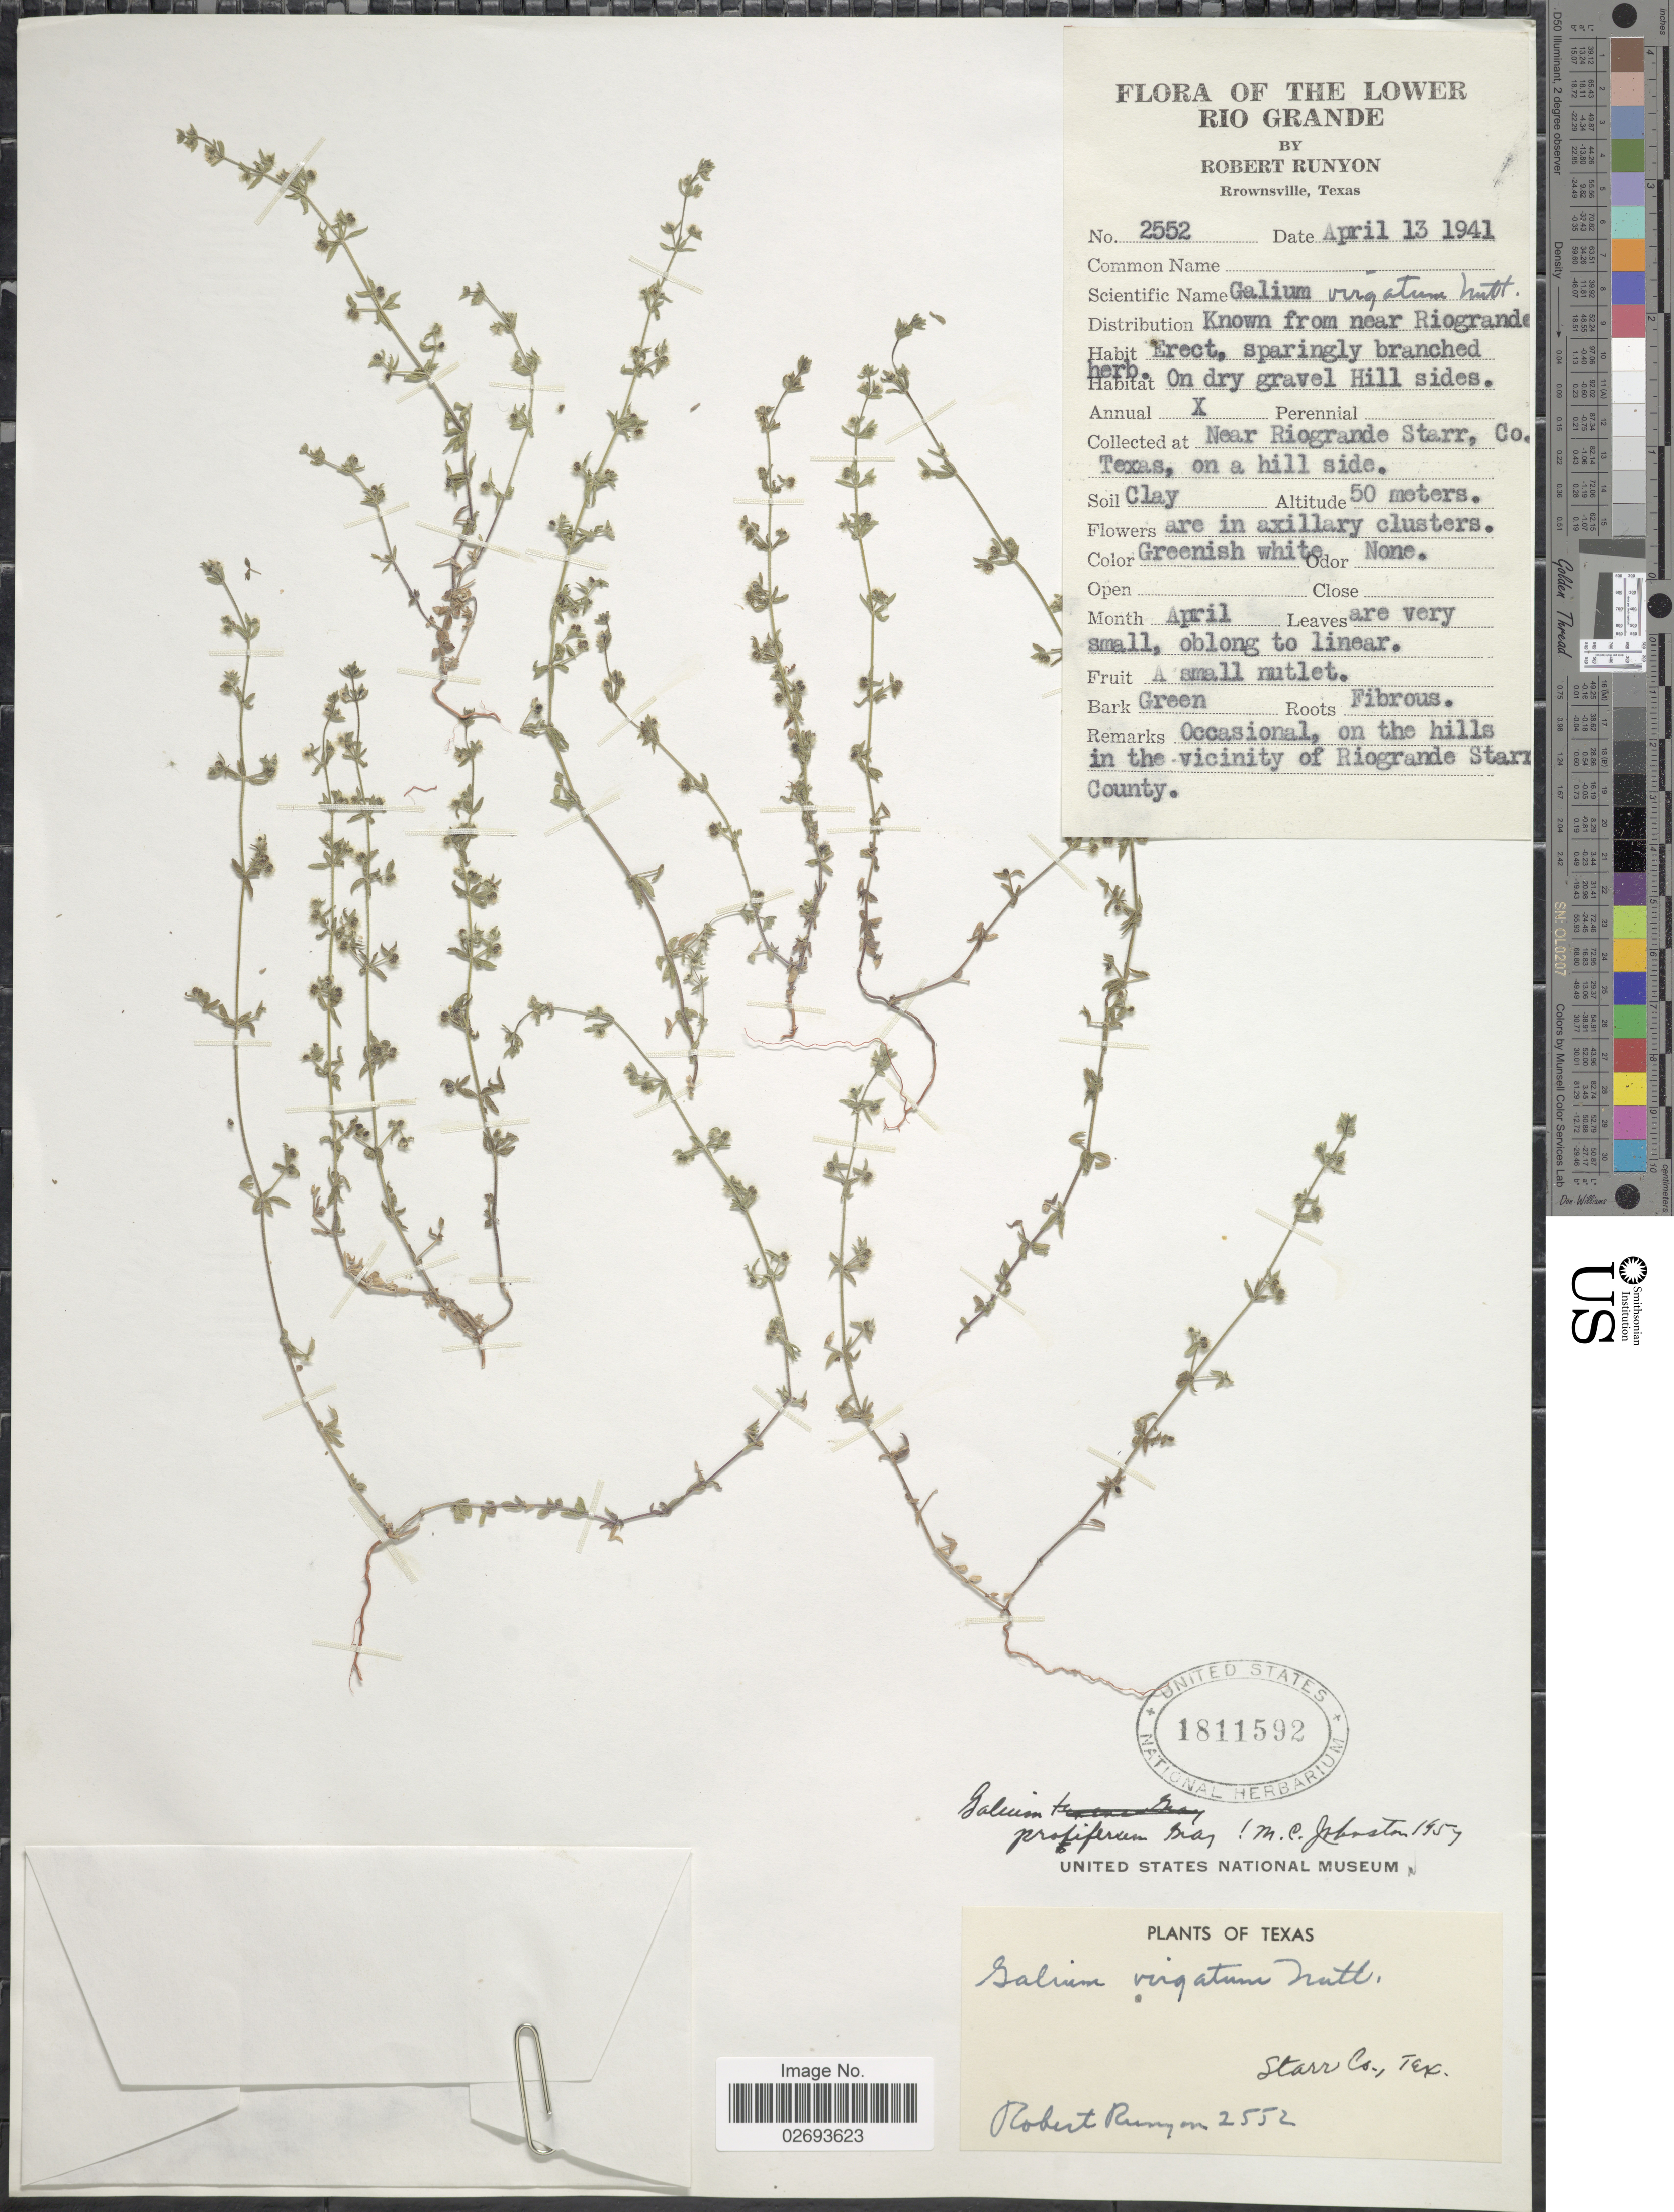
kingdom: Plantae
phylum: Tracheophyta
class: Magnoliopsida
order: Gentianales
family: Rubiaceae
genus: Galium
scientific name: Galium proliferum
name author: A. Gray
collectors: R. Runyon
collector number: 2552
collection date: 1941-04-13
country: United States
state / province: Texas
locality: Starr Co., The Lower Rio Grande, Near Rio Grande Starr Co.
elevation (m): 50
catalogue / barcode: US 1811592